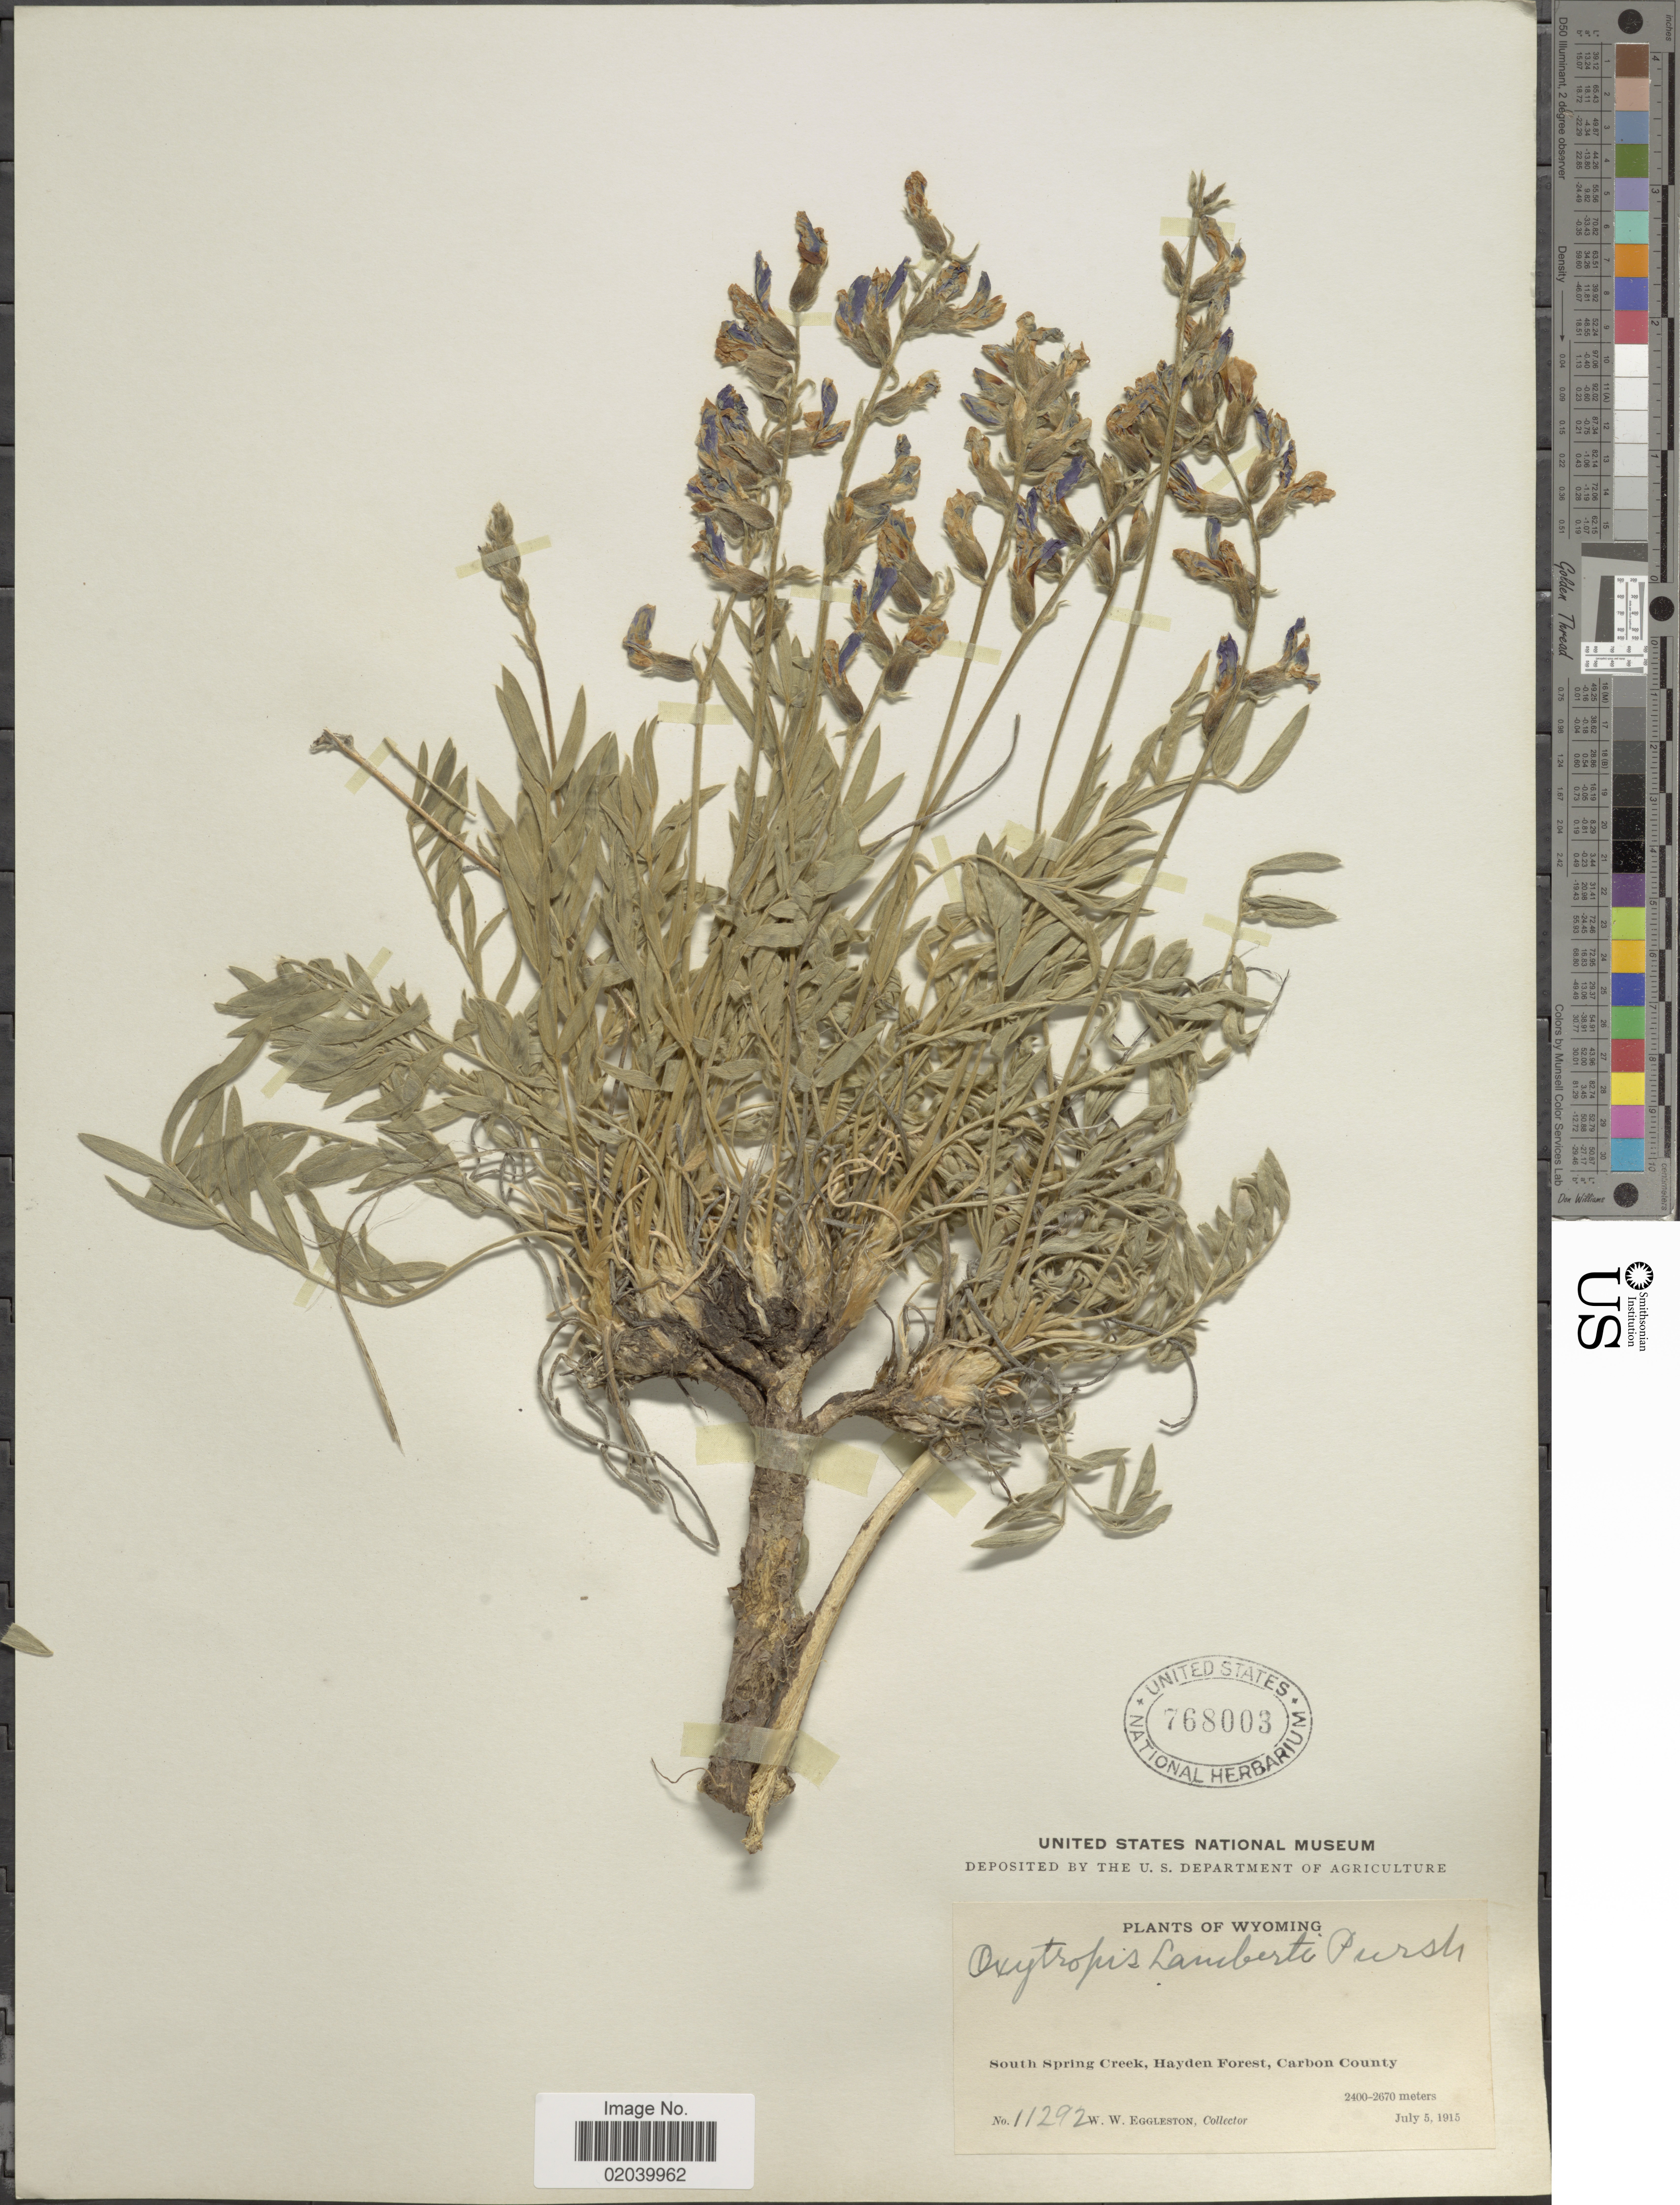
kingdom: Plantae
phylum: Tracheophyta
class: Magnoliopsida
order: Fabales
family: Fabaceae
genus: Oxytropis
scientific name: Oxytropis lambertii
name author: Pursh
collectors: W. W. Eggleston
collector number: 11292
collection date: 1915-07-05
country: United States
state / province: Wyoming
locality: South Spring Creek, Hayden Forest, Carbon Forest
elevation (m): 2400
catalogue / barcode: US 768003